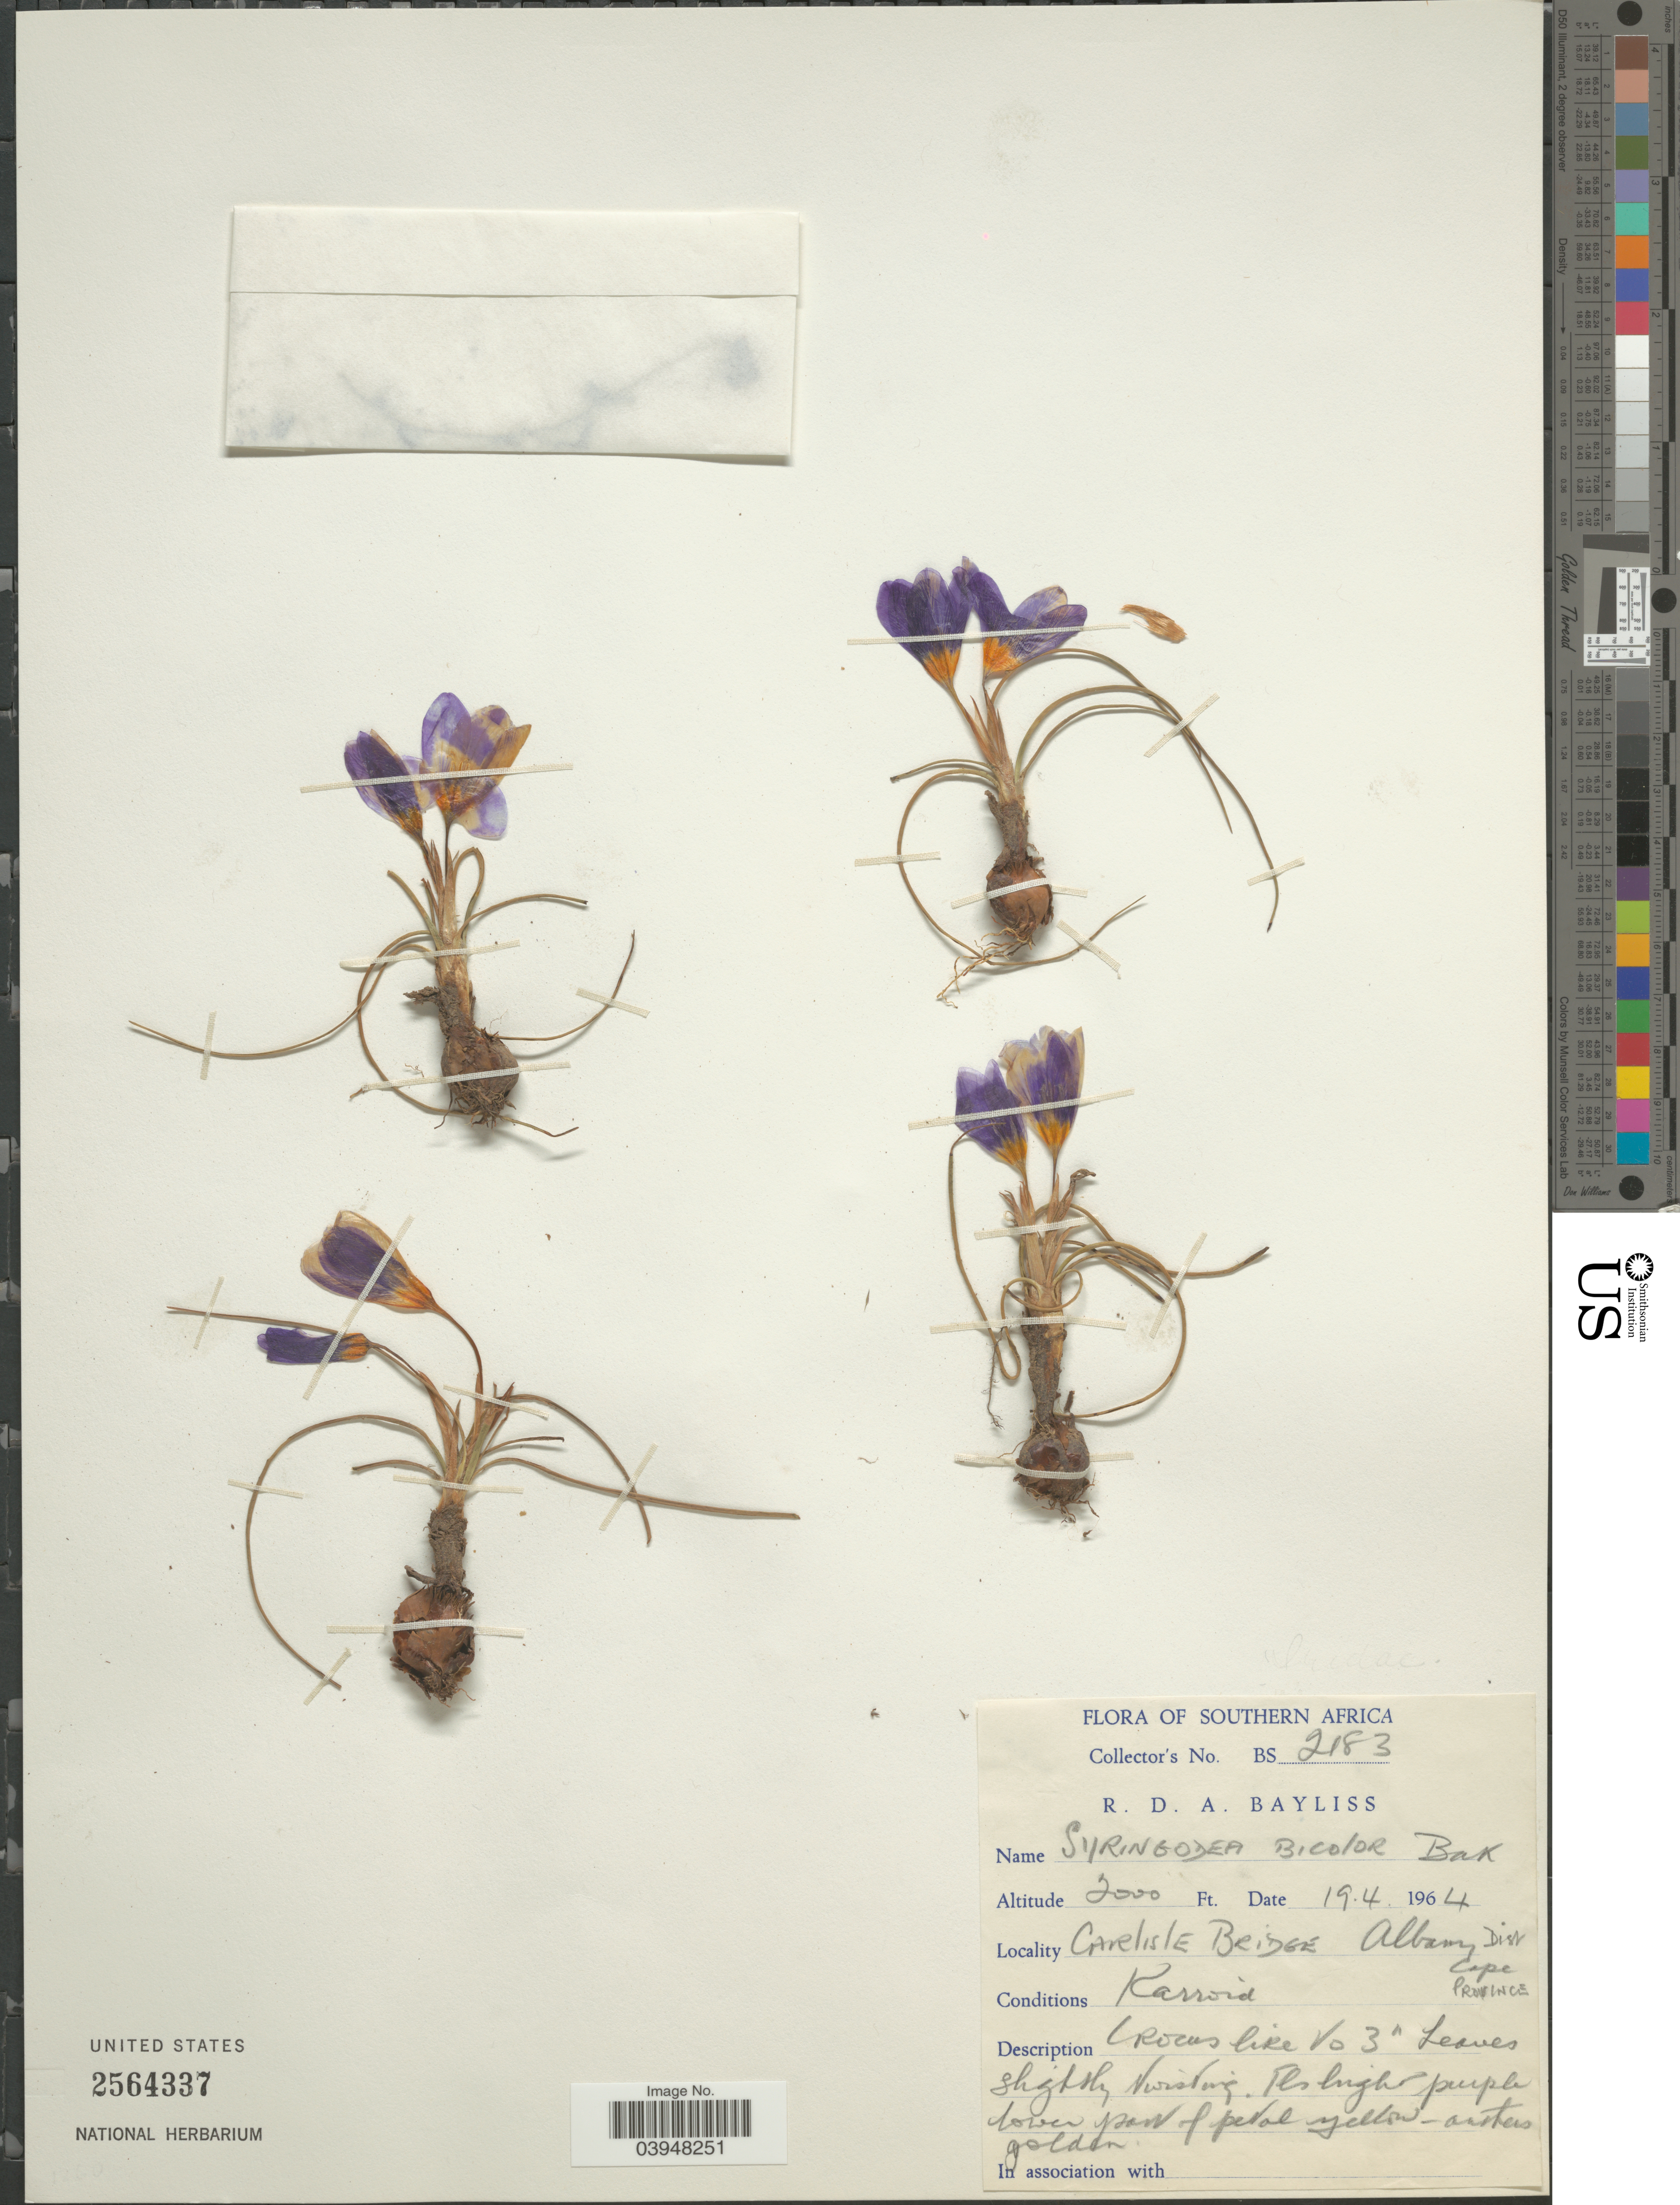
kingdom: Plantae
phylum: Tracheophyta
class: Liliopsida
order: Asparagales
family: Iridaceae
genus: Syringodea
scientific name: Syringodea bicolor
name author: Baker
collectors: R. Bayliss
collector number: BS2183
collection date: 1964-04-19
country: South Africa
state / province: Eastern Cape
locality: Southern Africa. Carlisle Bridge Albany Distr. Cape.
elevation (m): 610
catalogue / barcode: US 2564337